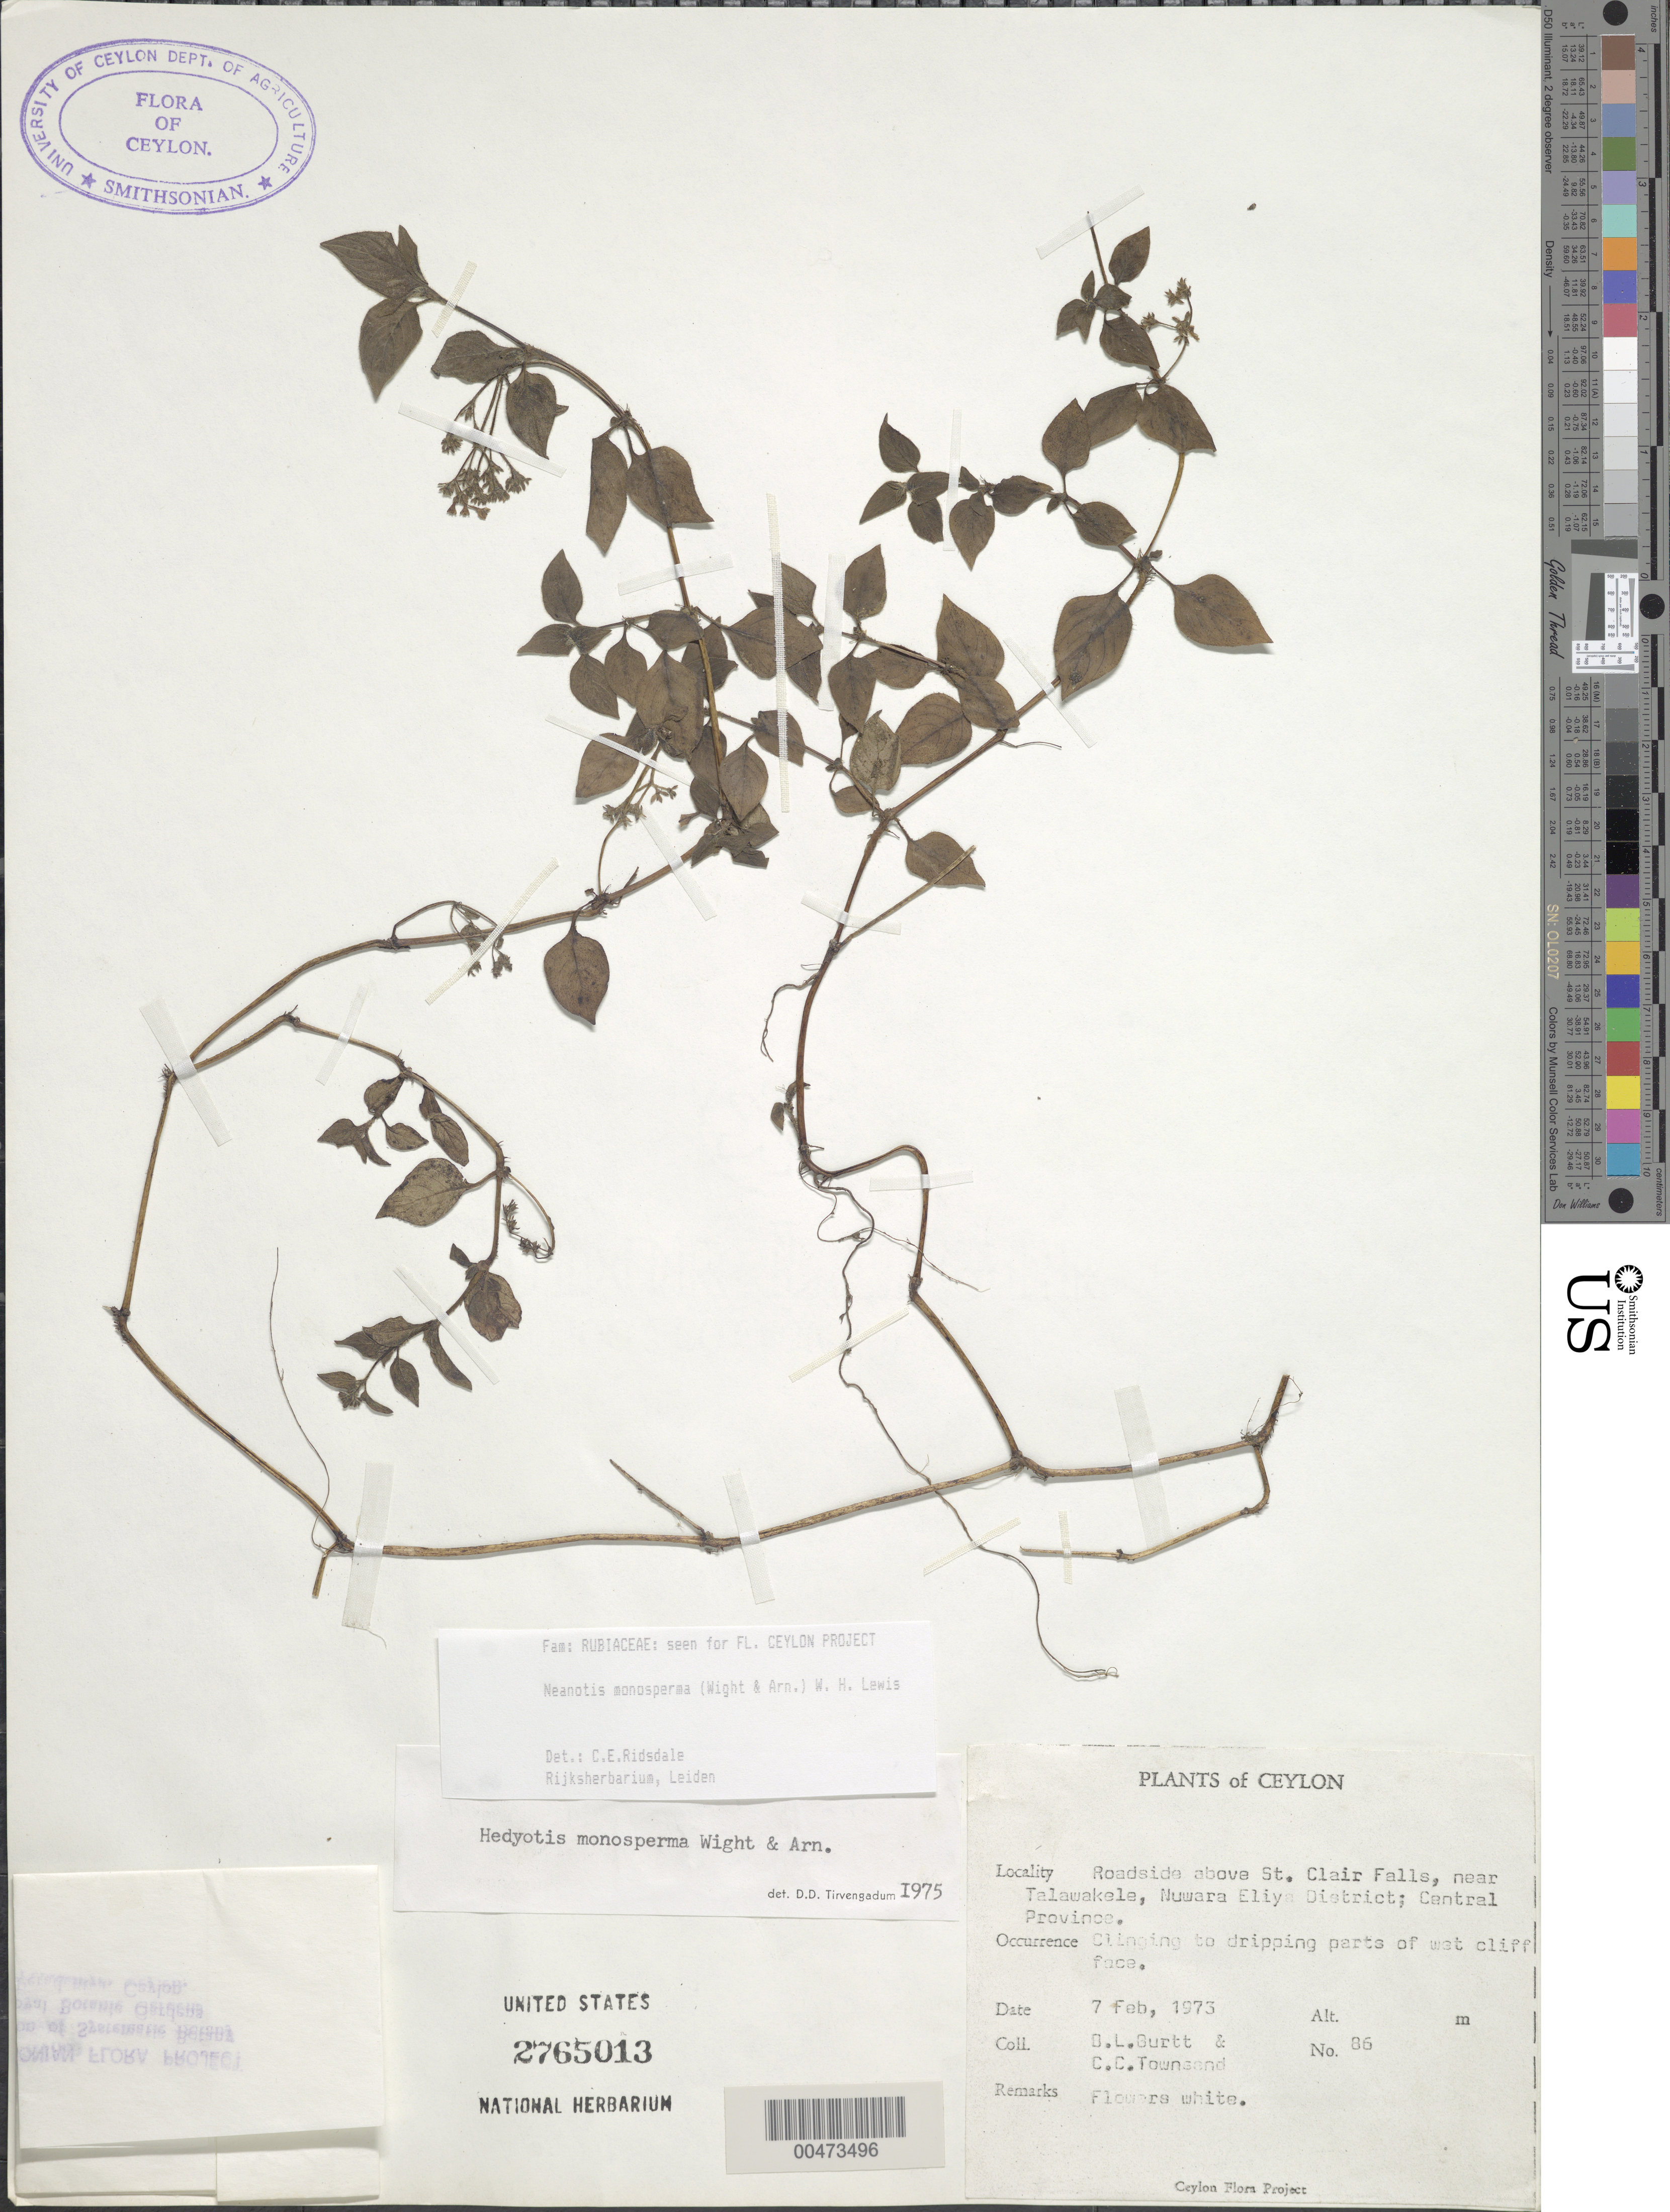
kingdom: Plantae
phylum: Tracheophyta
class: Magnoliopsida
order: Gentianales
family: Rubiaceae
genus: Neanotis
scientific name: Neanotis monosperma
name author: (Wight & Arn.) W.H. Lewis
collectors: B. Gurtt & C. C. Townsend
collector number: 86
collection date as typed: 07 Feb 1973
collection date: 1973-02-07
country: Sri Lanka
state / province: Central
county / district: Nuwara Eliya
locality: Rdside above St. Clair Falls, near Talawakele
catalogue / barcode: US 2765013